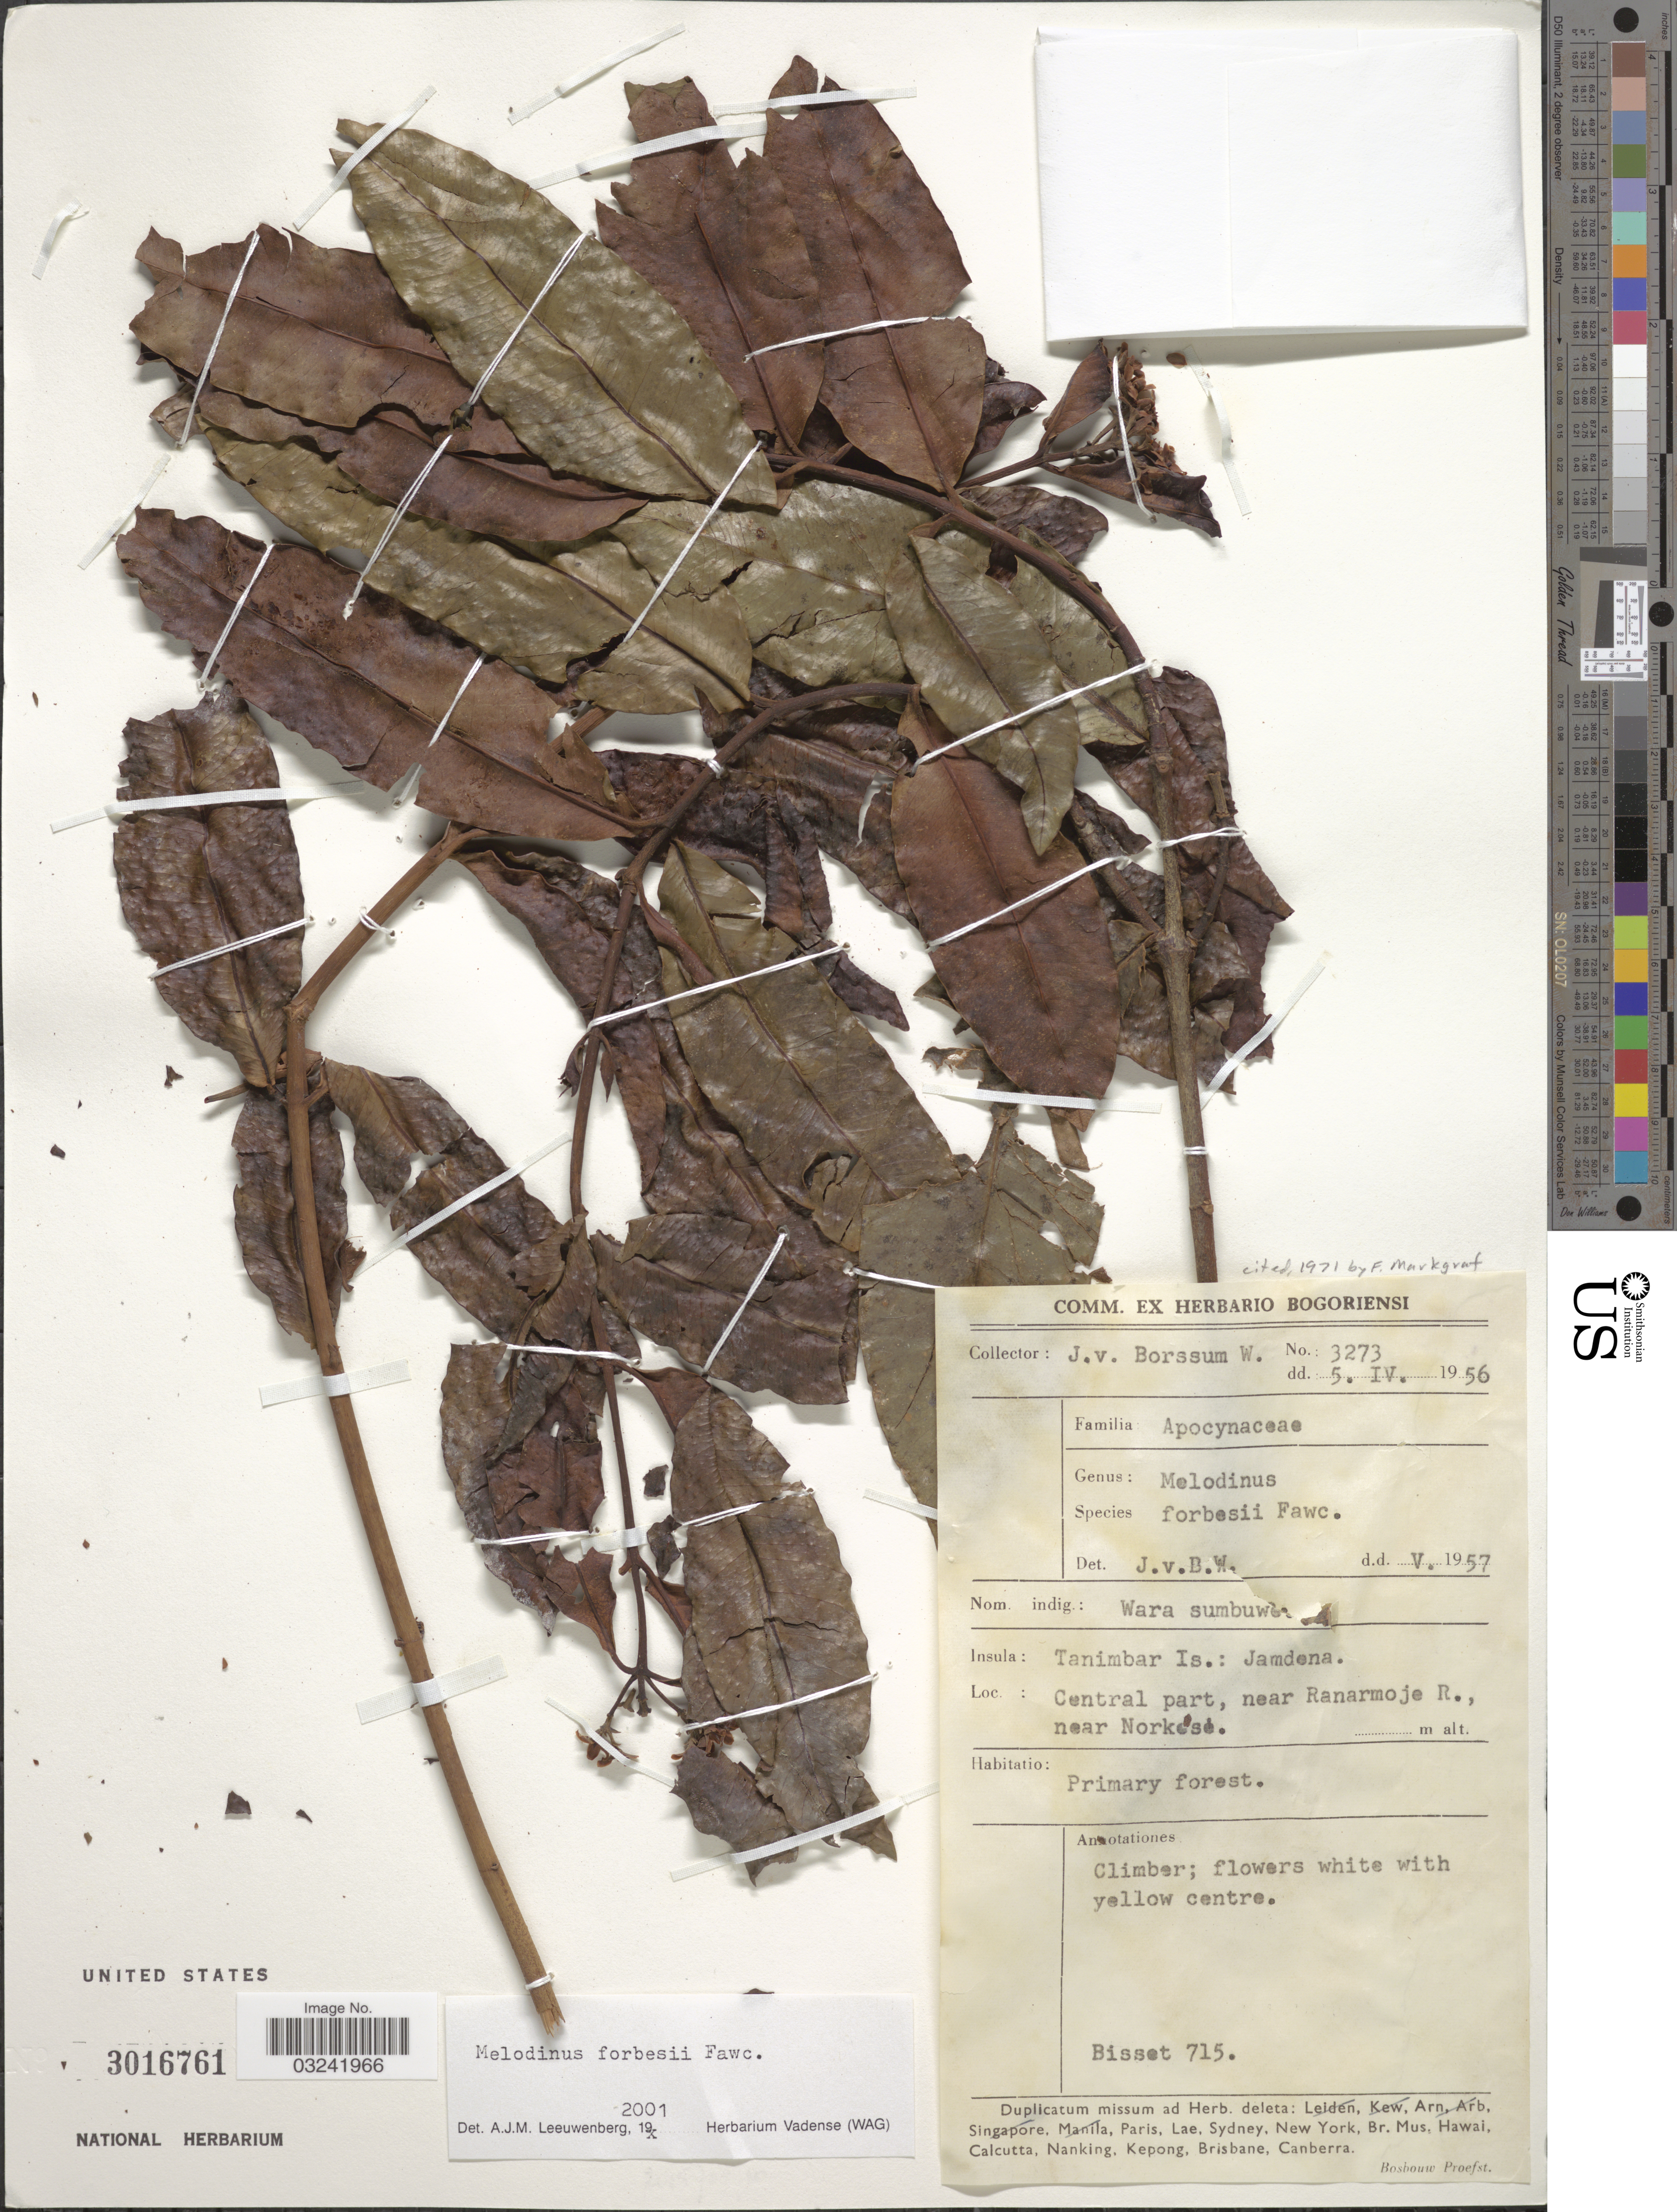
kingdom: Plantae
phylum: Tracheophyta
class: Magnoliopsida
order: Gentianales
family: Apocynaceae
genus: Melodinus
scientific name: Melodinus forbesii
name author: Fawc.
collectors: J. Borssum Waalkes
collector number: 3273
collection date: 1956-04-05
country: Indonesia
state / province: Maluku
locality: Tanimbar Is.: Jamdena, Central part, near Ranarmoje R., near Norkesé.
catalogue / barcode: US 3016761